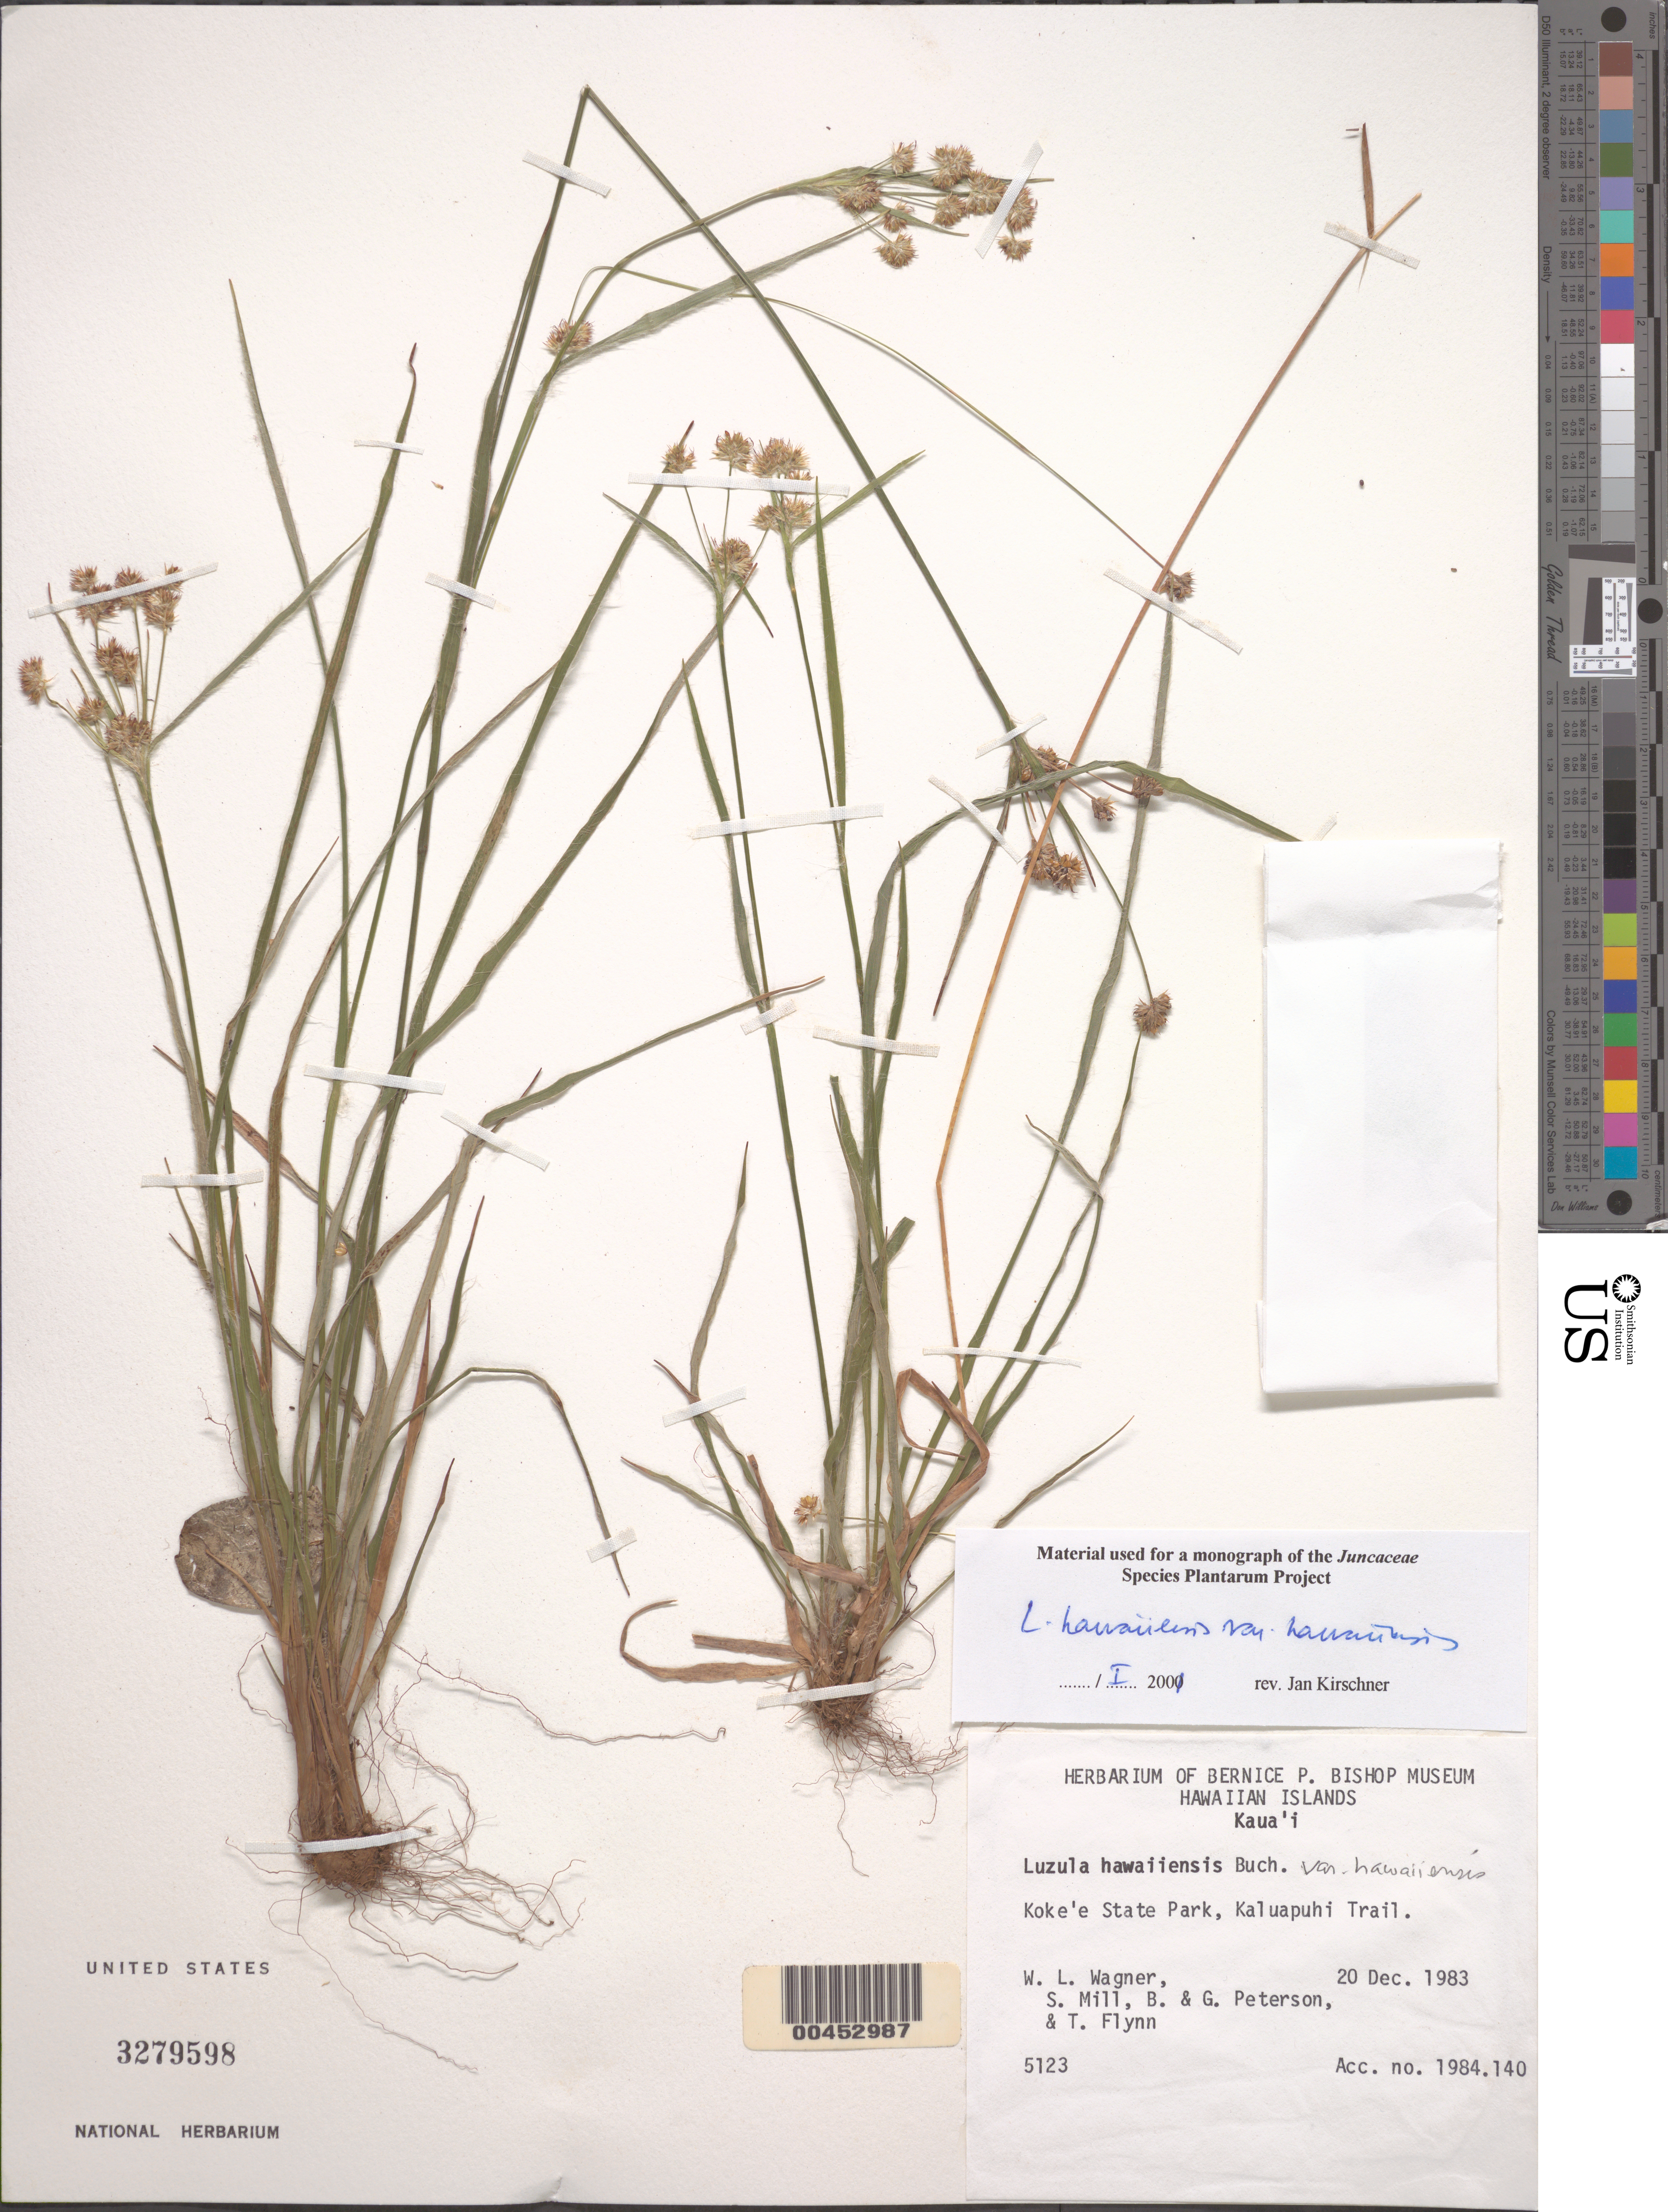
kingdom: Plantae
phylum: Tracheophyta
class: Liliopsida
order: Poales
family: Juncaceae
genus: Luzula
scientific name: Luzula hawaiiensis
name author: Buchenau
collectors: W. L. Wagner, S. W. Miller, B. Peterson, G. Peterson & T. W. Flynn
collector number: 5123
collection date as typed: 20 Dec 1983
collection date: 1983-12-20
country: United States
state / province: Hawaii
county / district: Kauai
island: Kaua'i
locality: Kokee State Park, Kaluapuhi Trail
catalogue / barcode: US 3279598